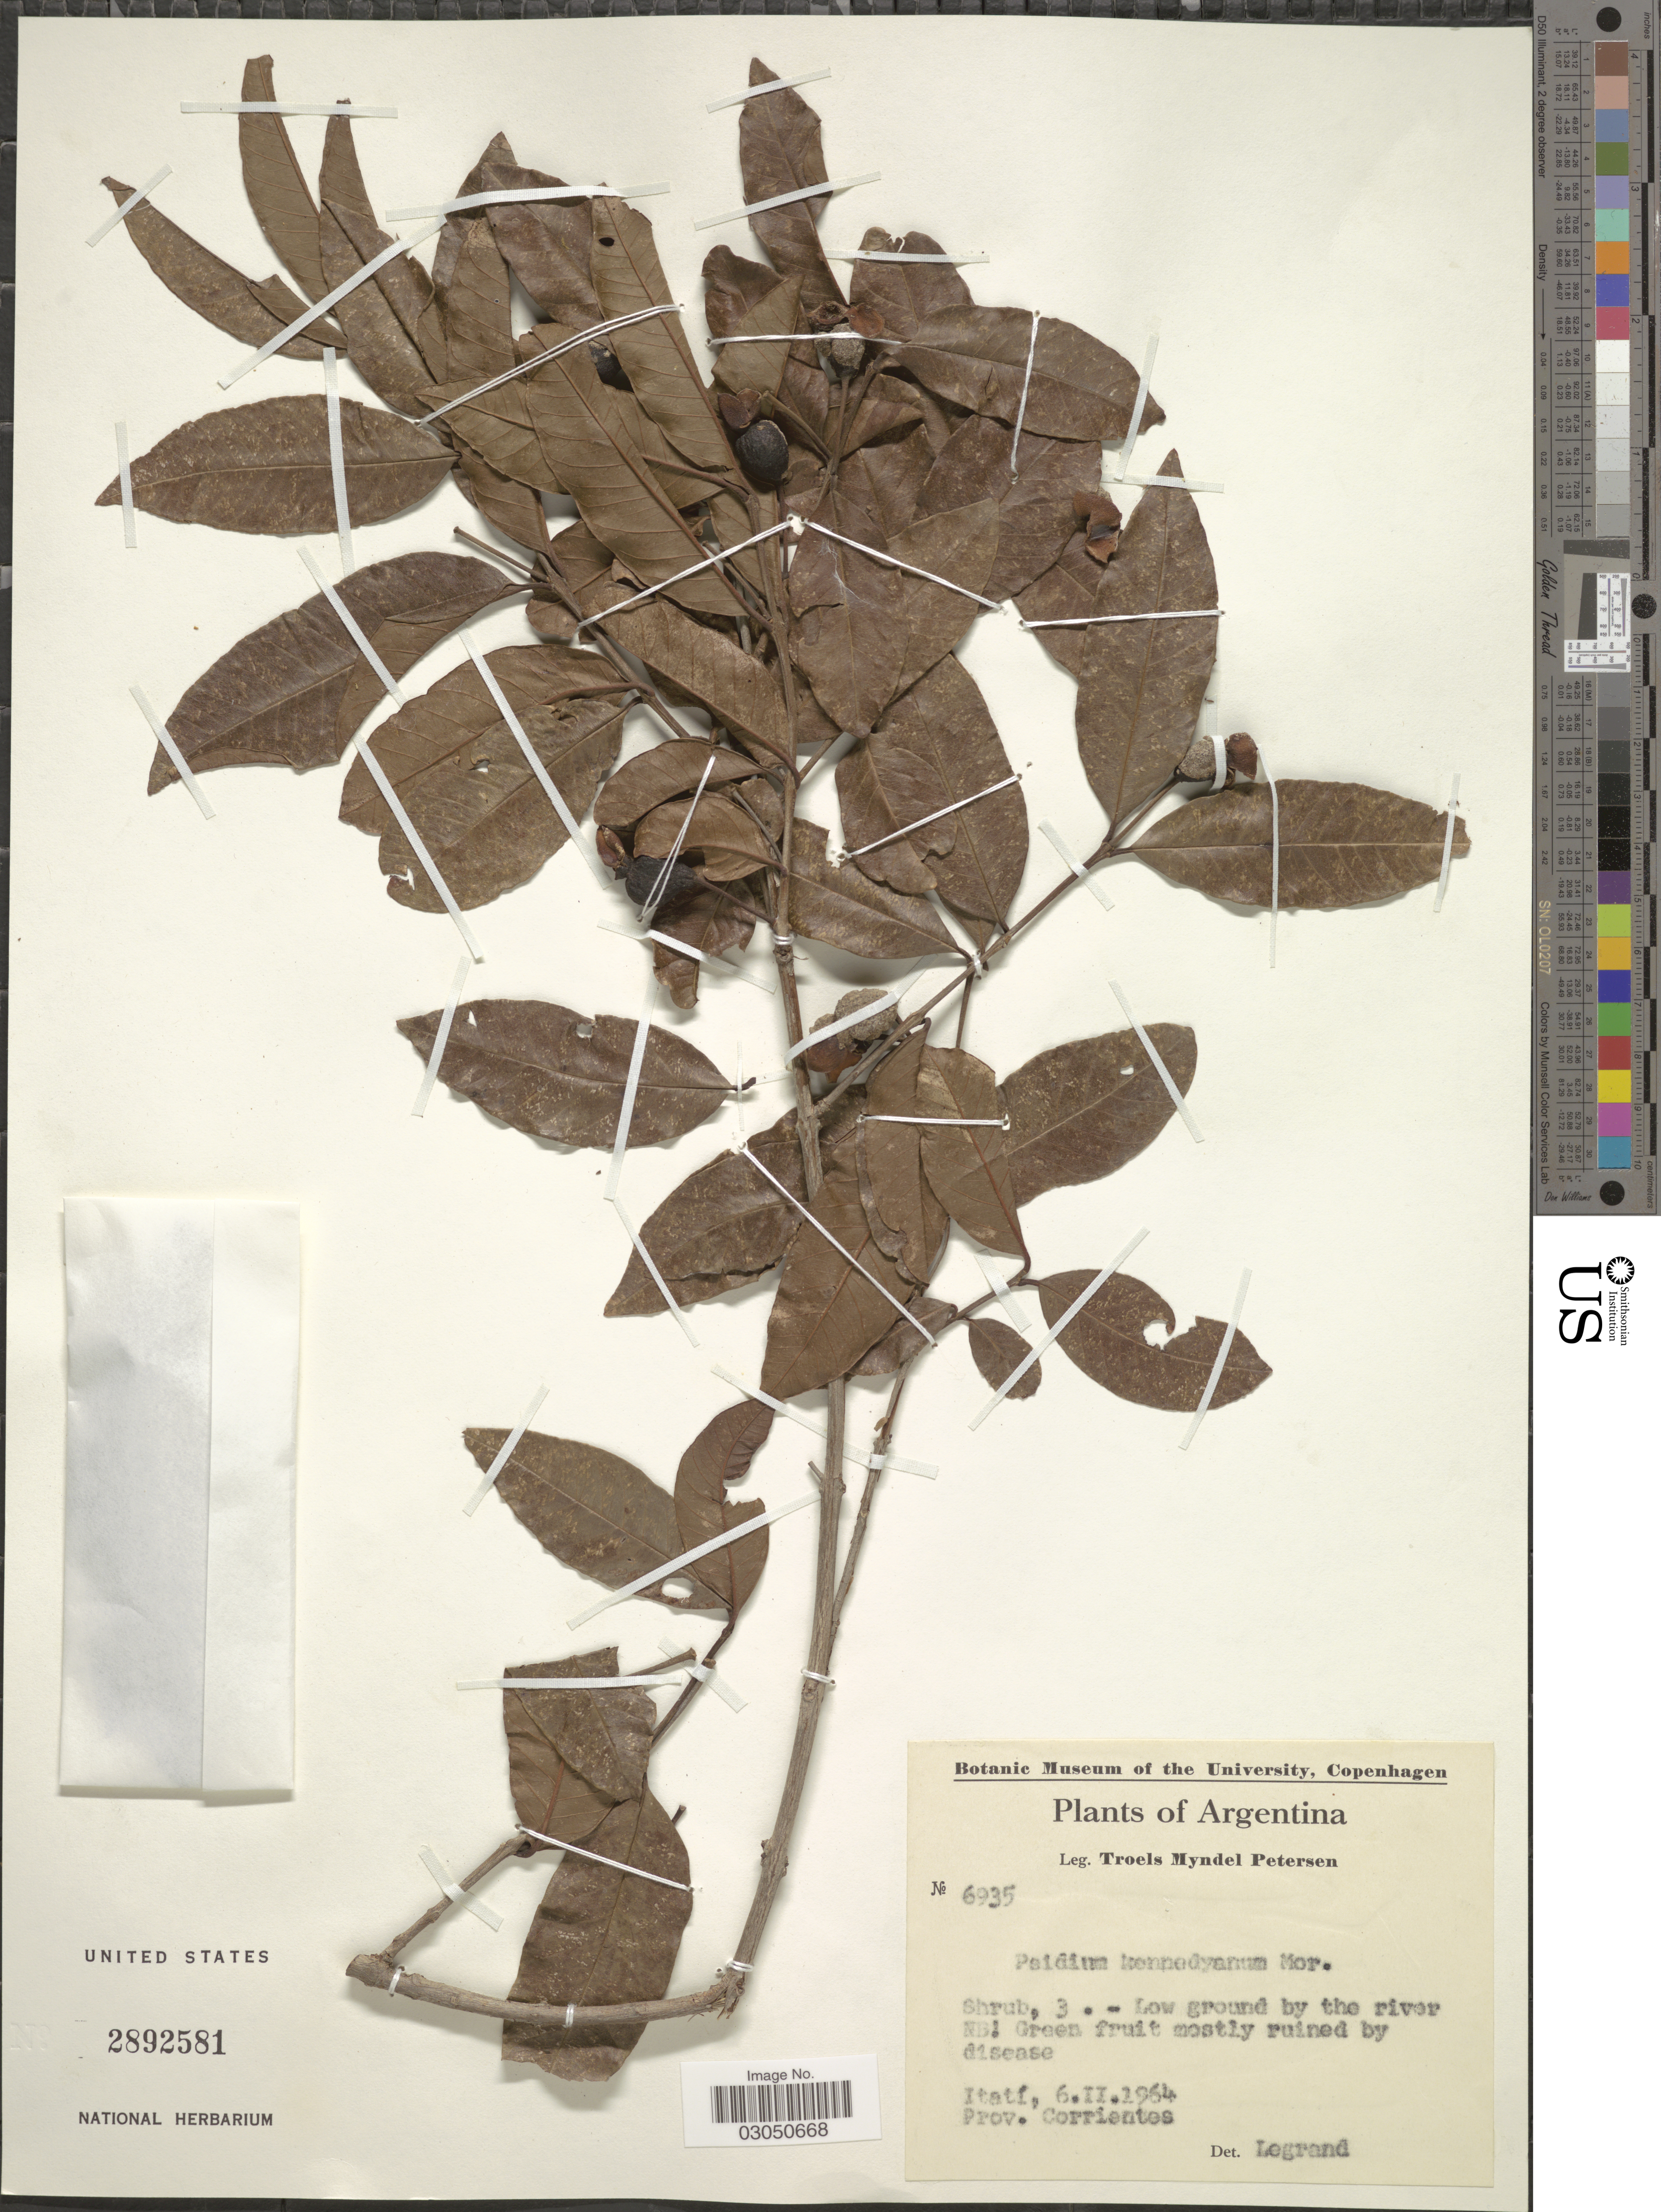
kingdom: Plantae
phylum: Tracheophyta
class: Magnoliopsida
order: Myrtales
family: Myrtaceae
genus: Psidium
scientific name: Psidium kennedyanum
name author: Morong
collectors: T. M. Petersen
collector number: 6935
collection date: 1964-02-06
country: Argentina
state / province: Corrientes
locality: Itatí.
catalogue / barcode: US 2892581